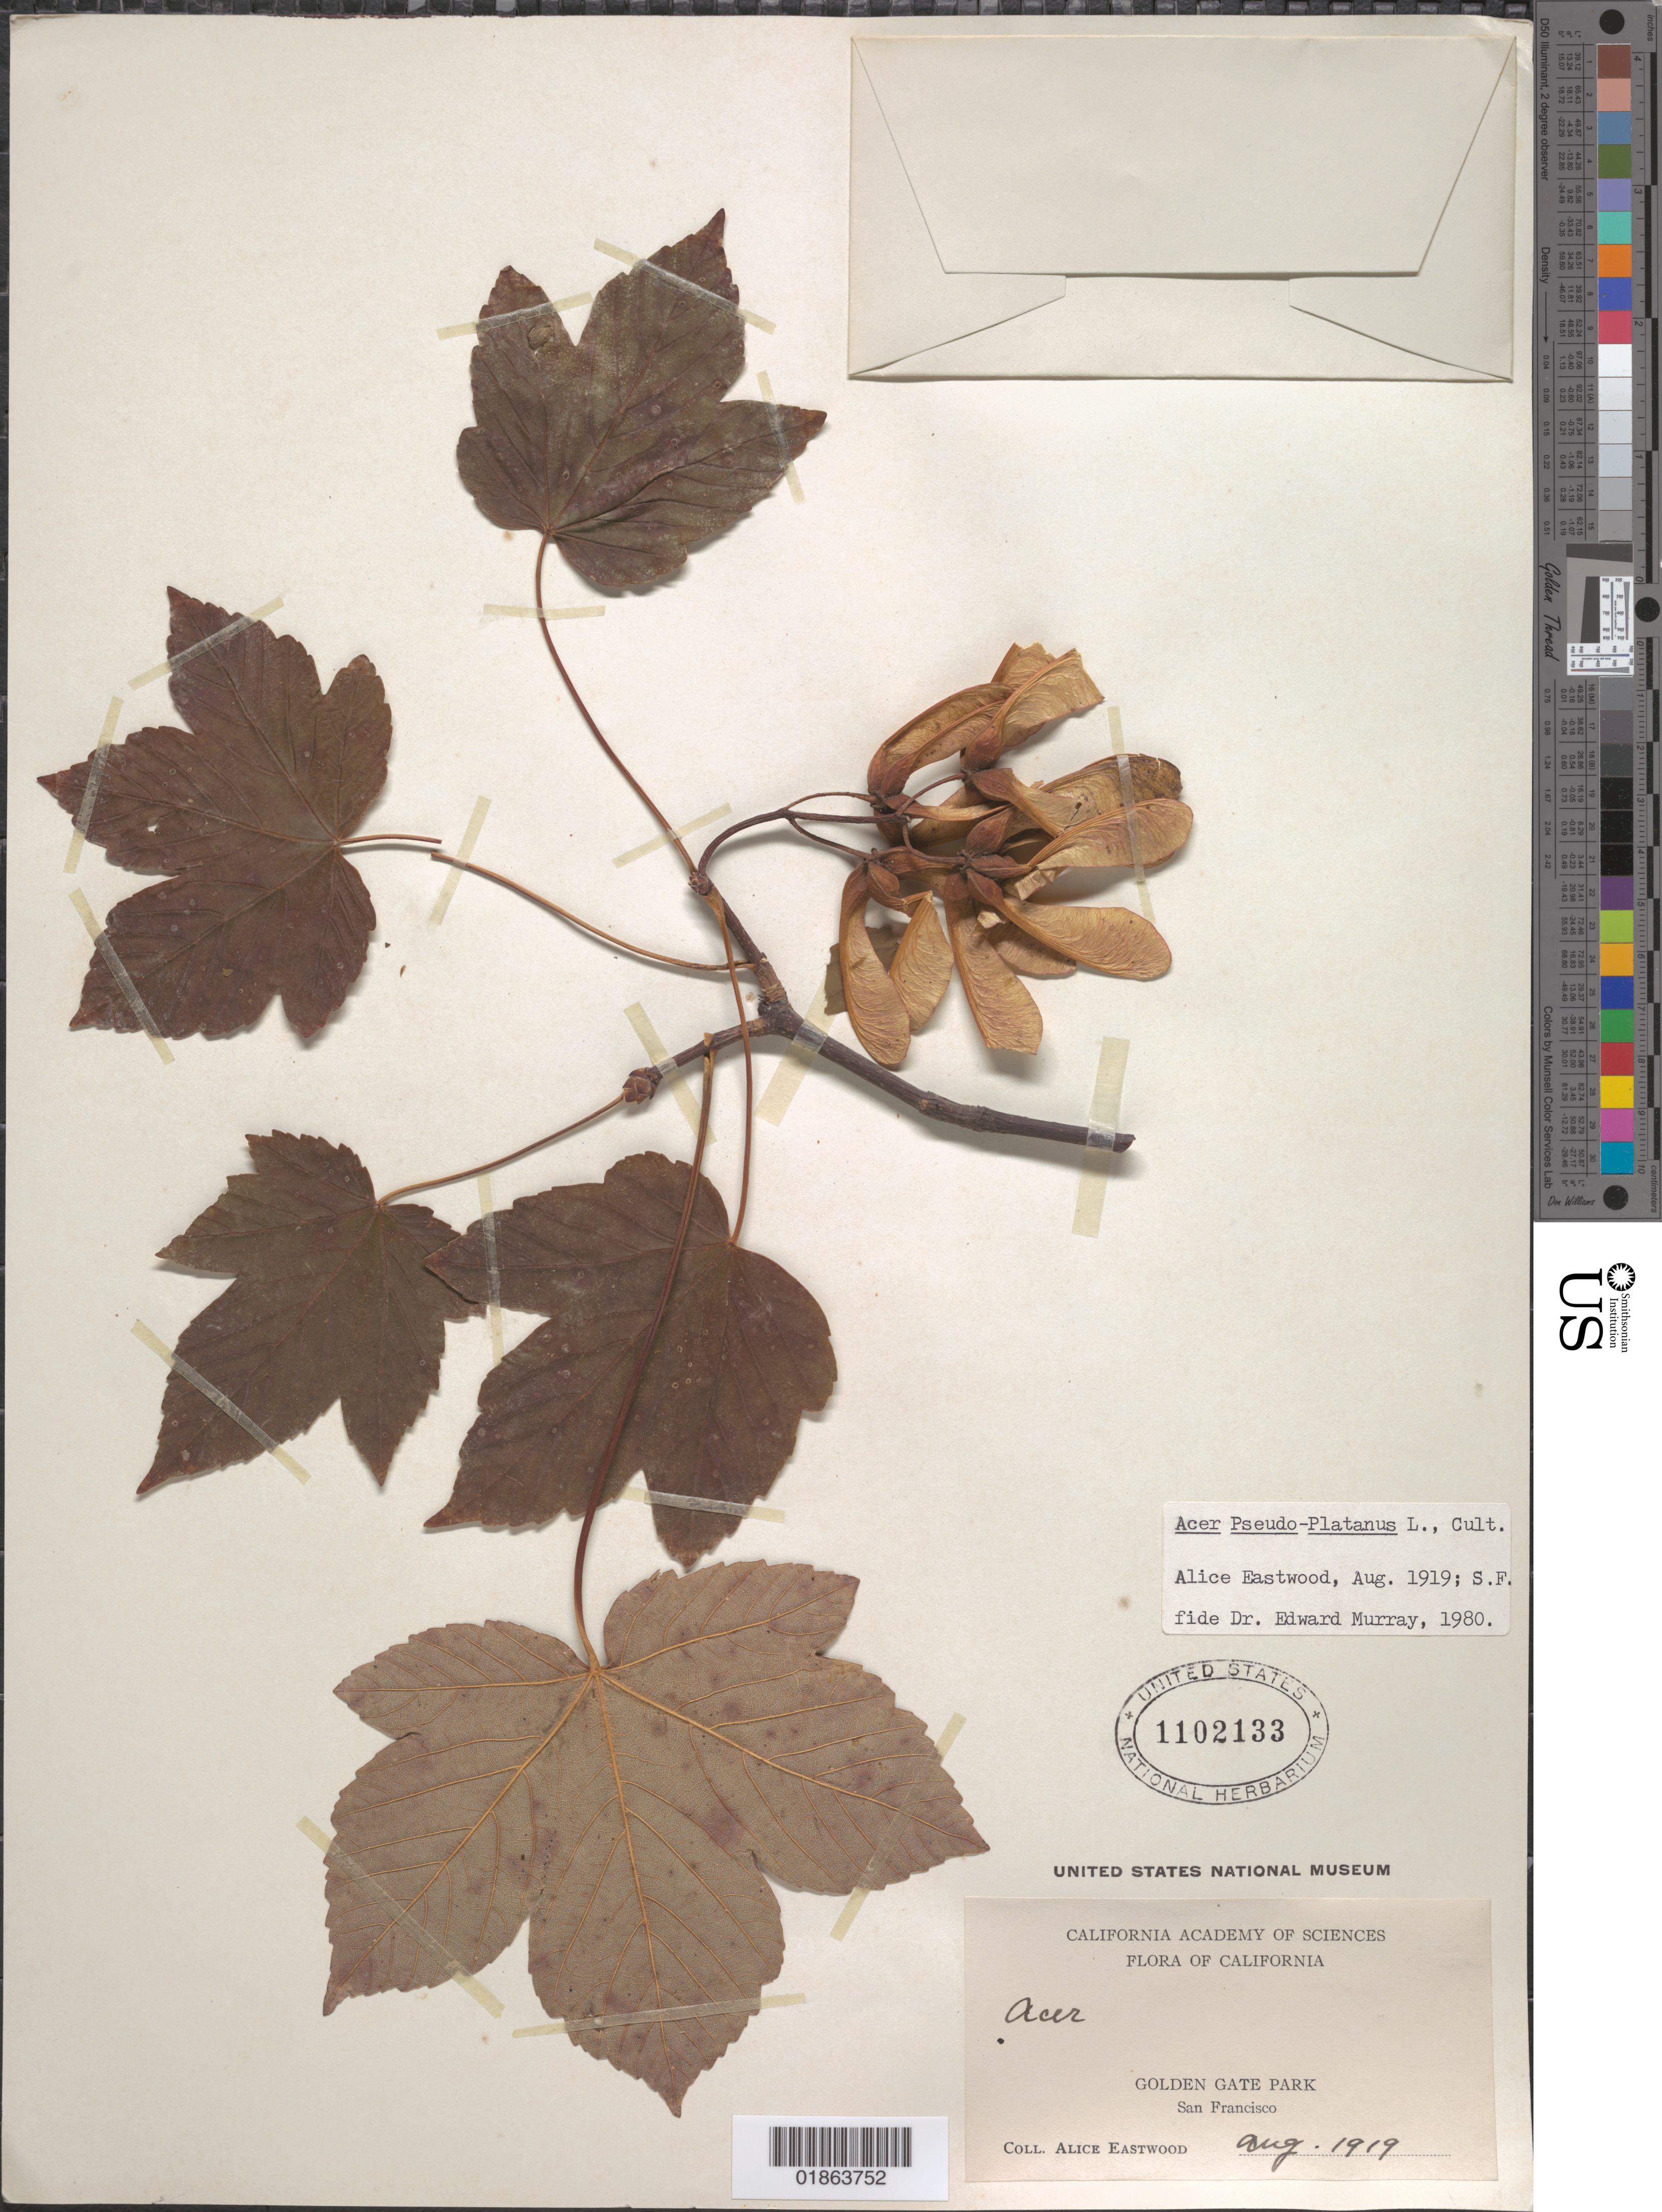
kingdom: Plantae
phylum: Tracheophyta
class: Magnoliopsida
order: Sapindales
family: Sapindaceae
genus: Acer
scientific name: Acer pseudoplatanus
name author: L.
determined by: Murray, Edward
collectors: A. Eastwood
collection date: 1919-08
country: United States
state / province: California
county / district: San Francisco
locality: San Francisco, Golden Gate Park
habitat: Cultivated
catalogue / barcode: US 1102133